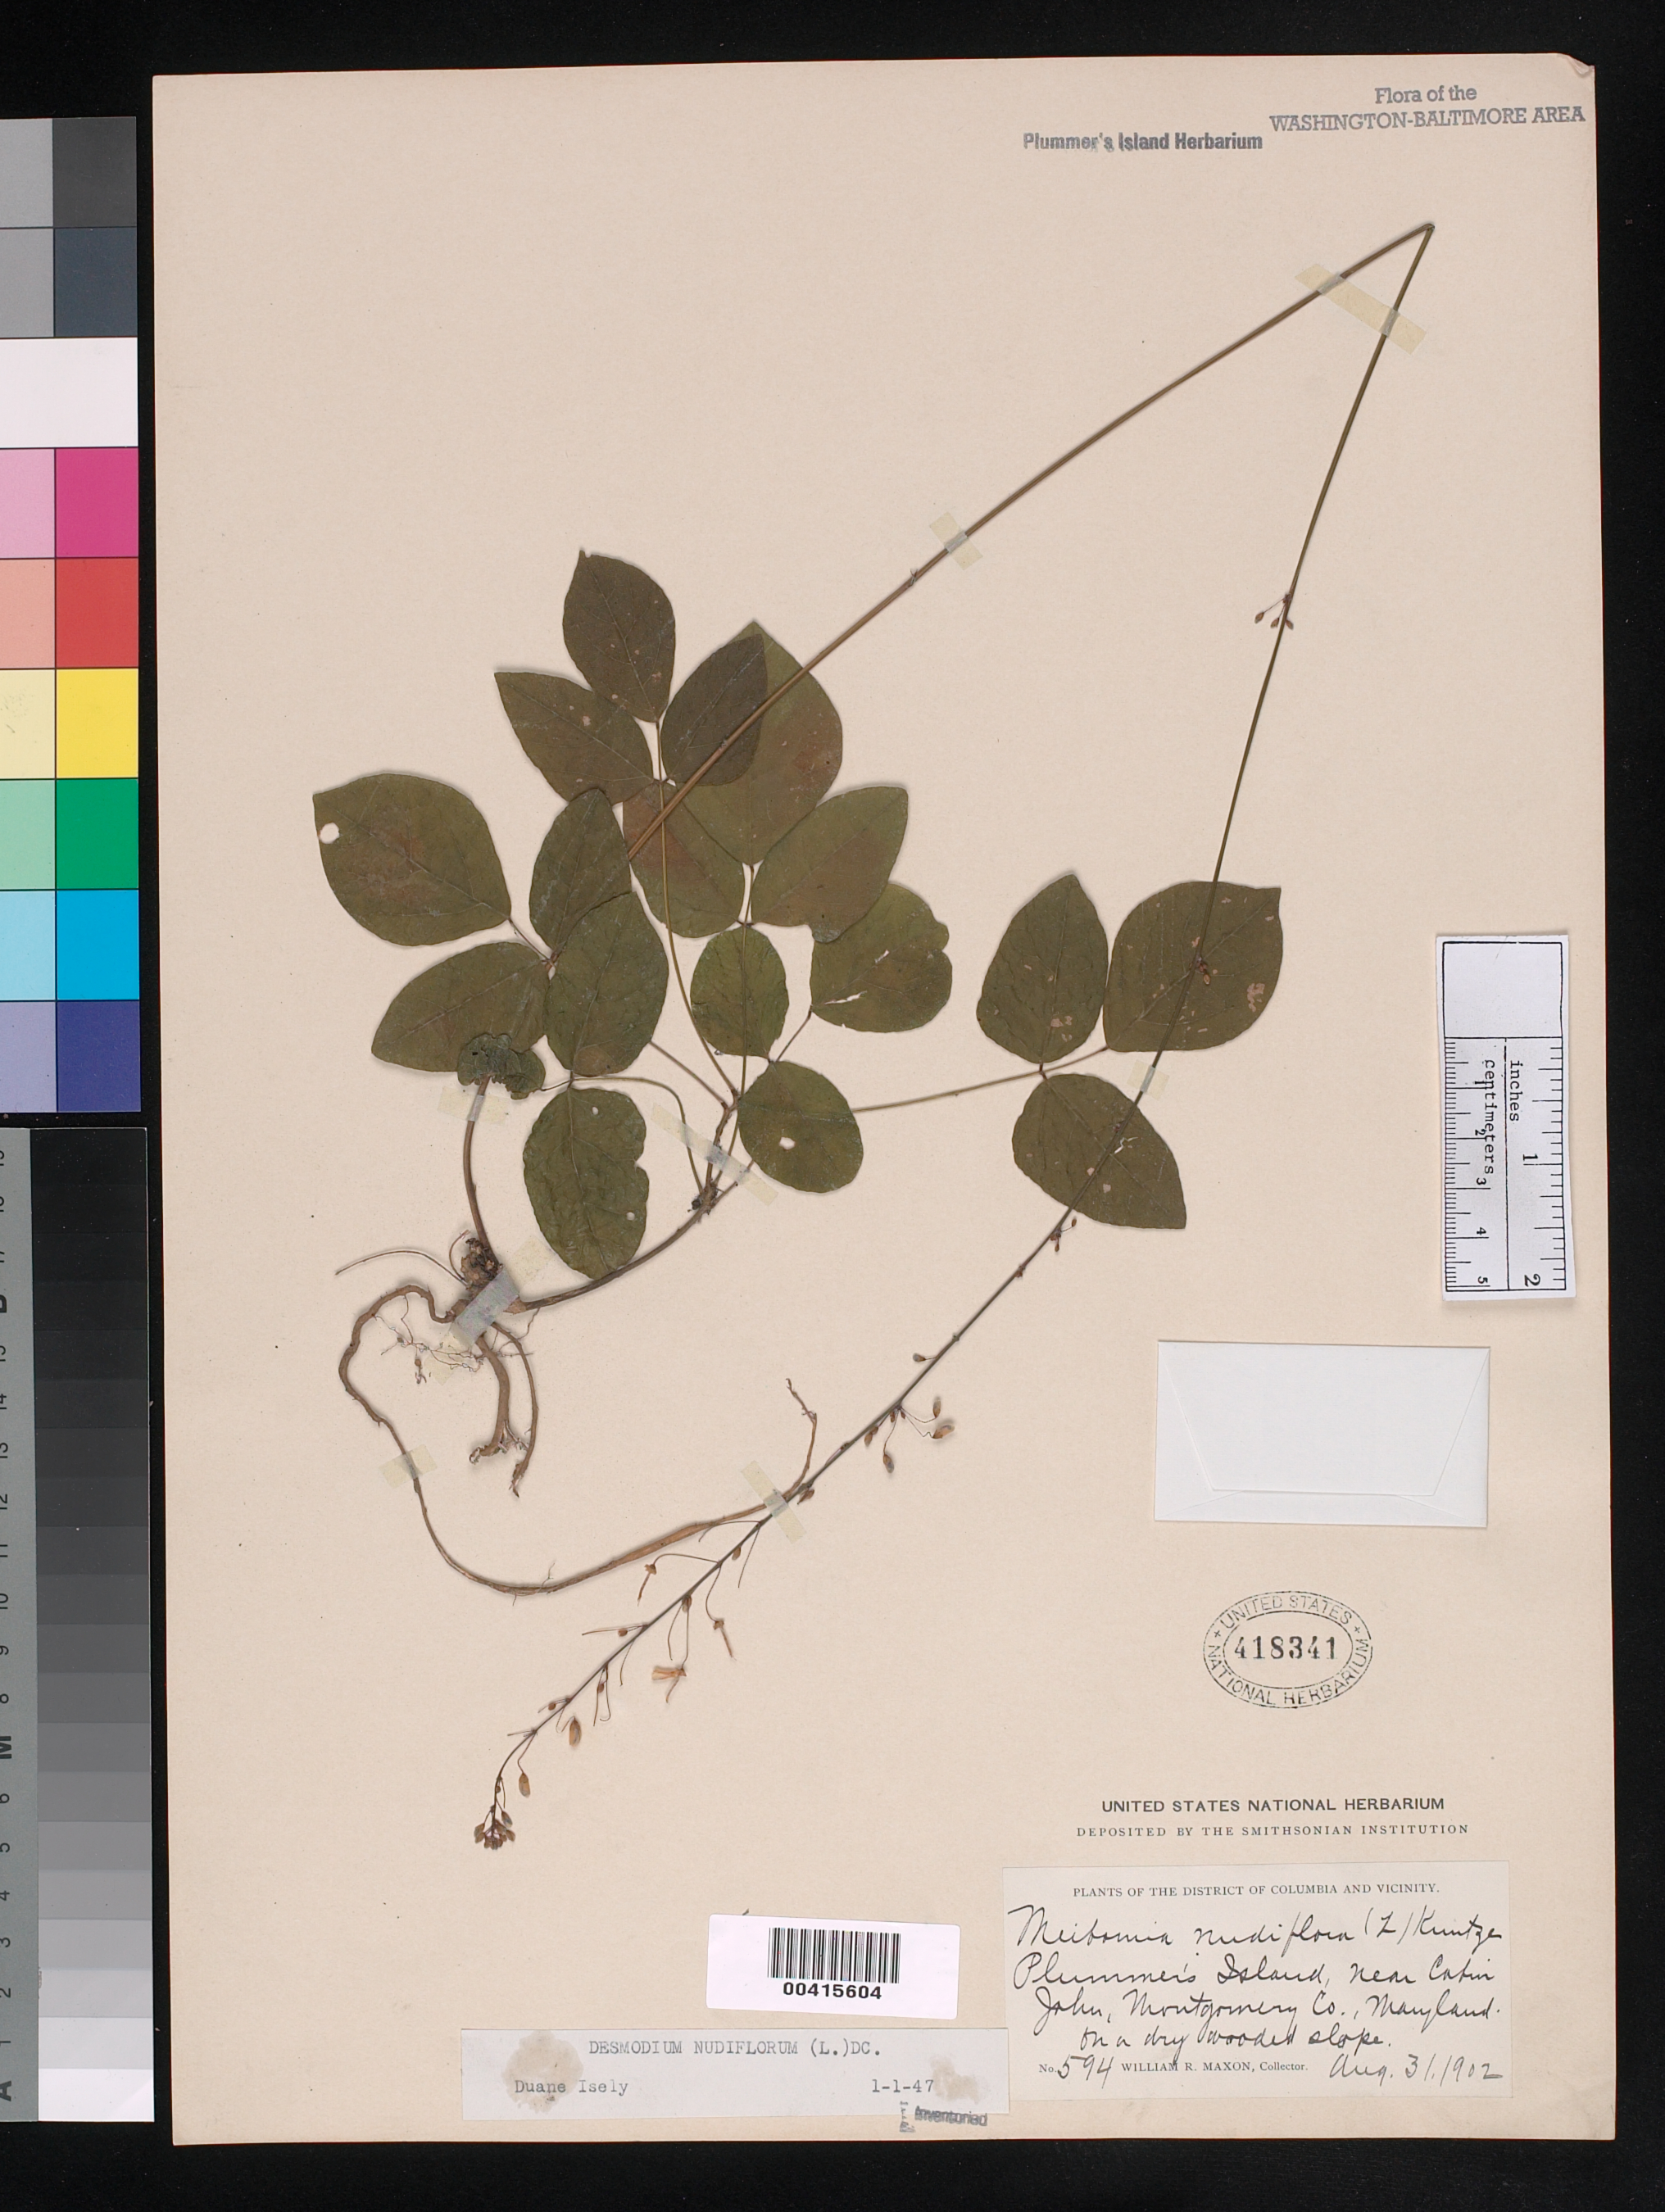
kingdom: Plantae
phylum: Tracheophyta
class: Magnoliopsida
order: Fabales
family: Fabaceae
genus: Hylodesmum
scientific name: Hylodesmum nudiflorum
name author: (L.) H. Ohashi & R.R. Mill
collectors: W. R. Maxon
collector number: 594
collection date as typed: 31 Aug 1902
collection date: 1902-08-31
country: United States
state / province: Maryland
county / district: Montgomery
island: Plummers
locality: Plummer's Island C. & O. Canal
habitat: On dry wooded slope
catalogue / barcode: US 418341